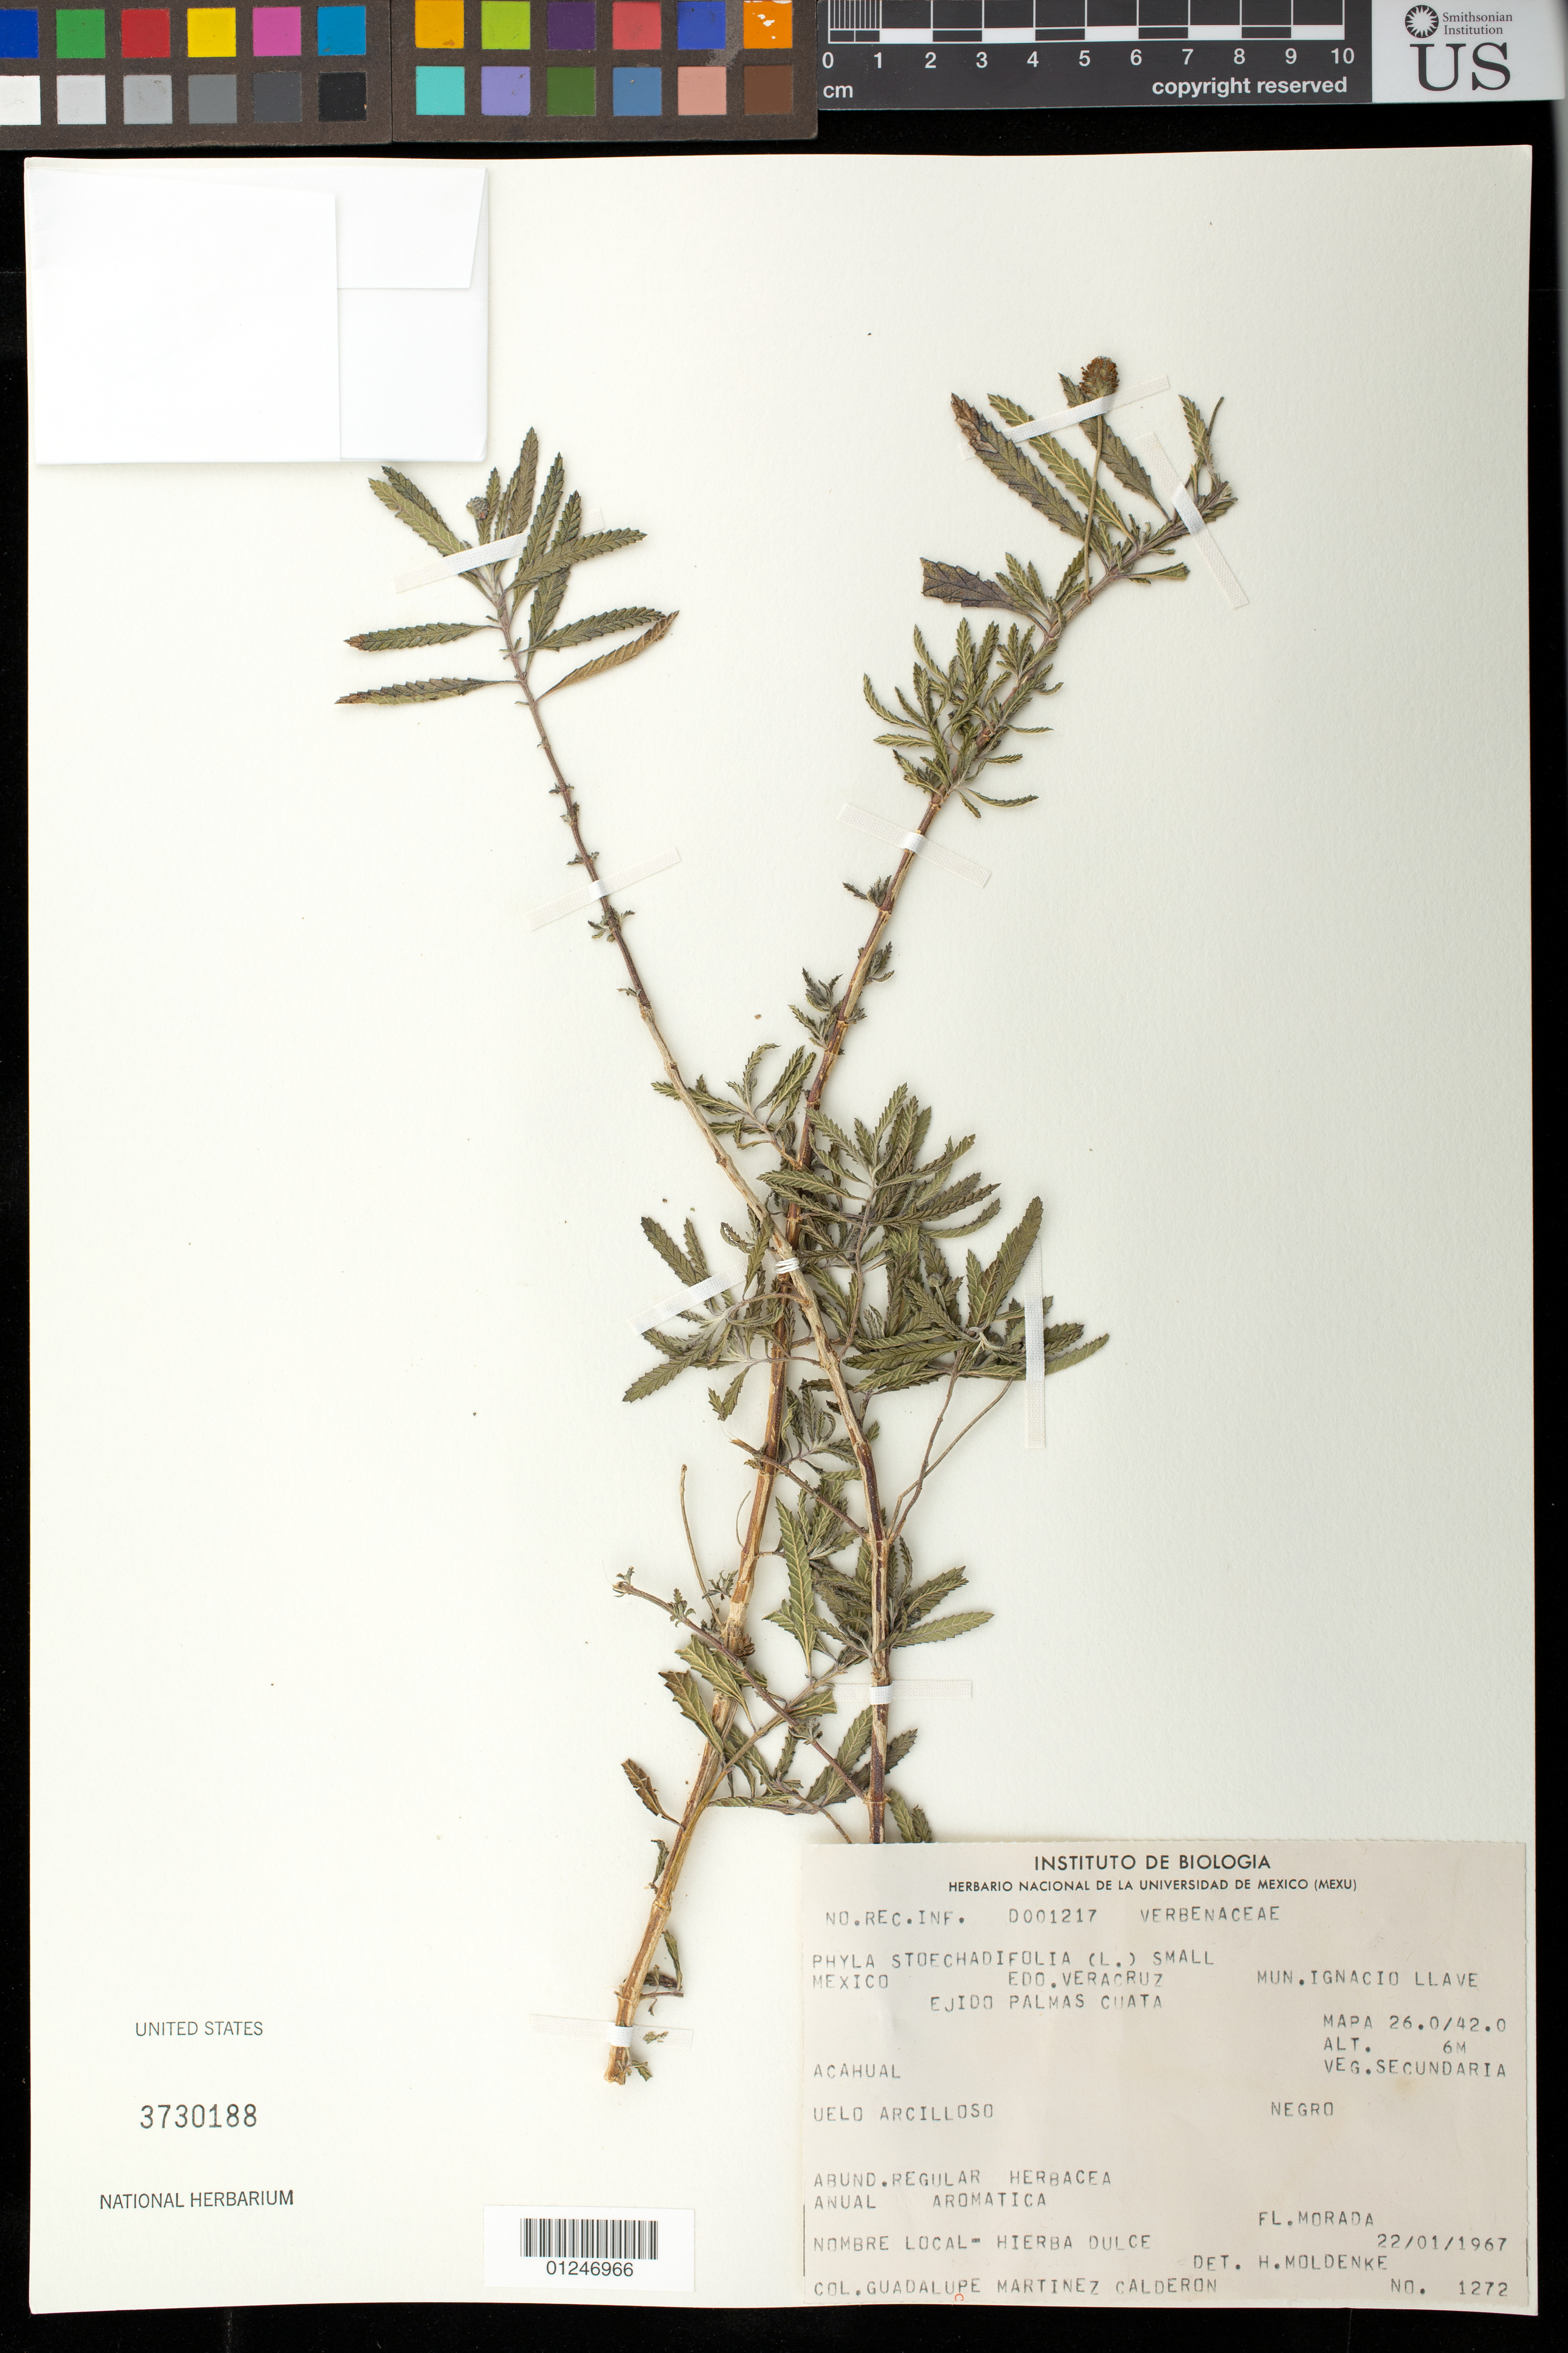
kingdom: Plantae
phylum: Tracheophyta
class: Magnoliopsida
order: Lamiales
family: Verbenaceae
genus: Lippia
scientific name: Lippia stoechadifolia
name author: (L.) Kunth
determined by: Strong, Mark T., (BOT), Smithsonian Institution - National Museum of Natural History (UNITED STATES)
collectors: G. Martínez Calderón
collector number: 1272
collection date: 1967-01-22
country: Mexico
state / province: Veracruz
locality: EJIDO PALMAS CUATA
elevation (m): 6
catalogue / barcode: US 3730188